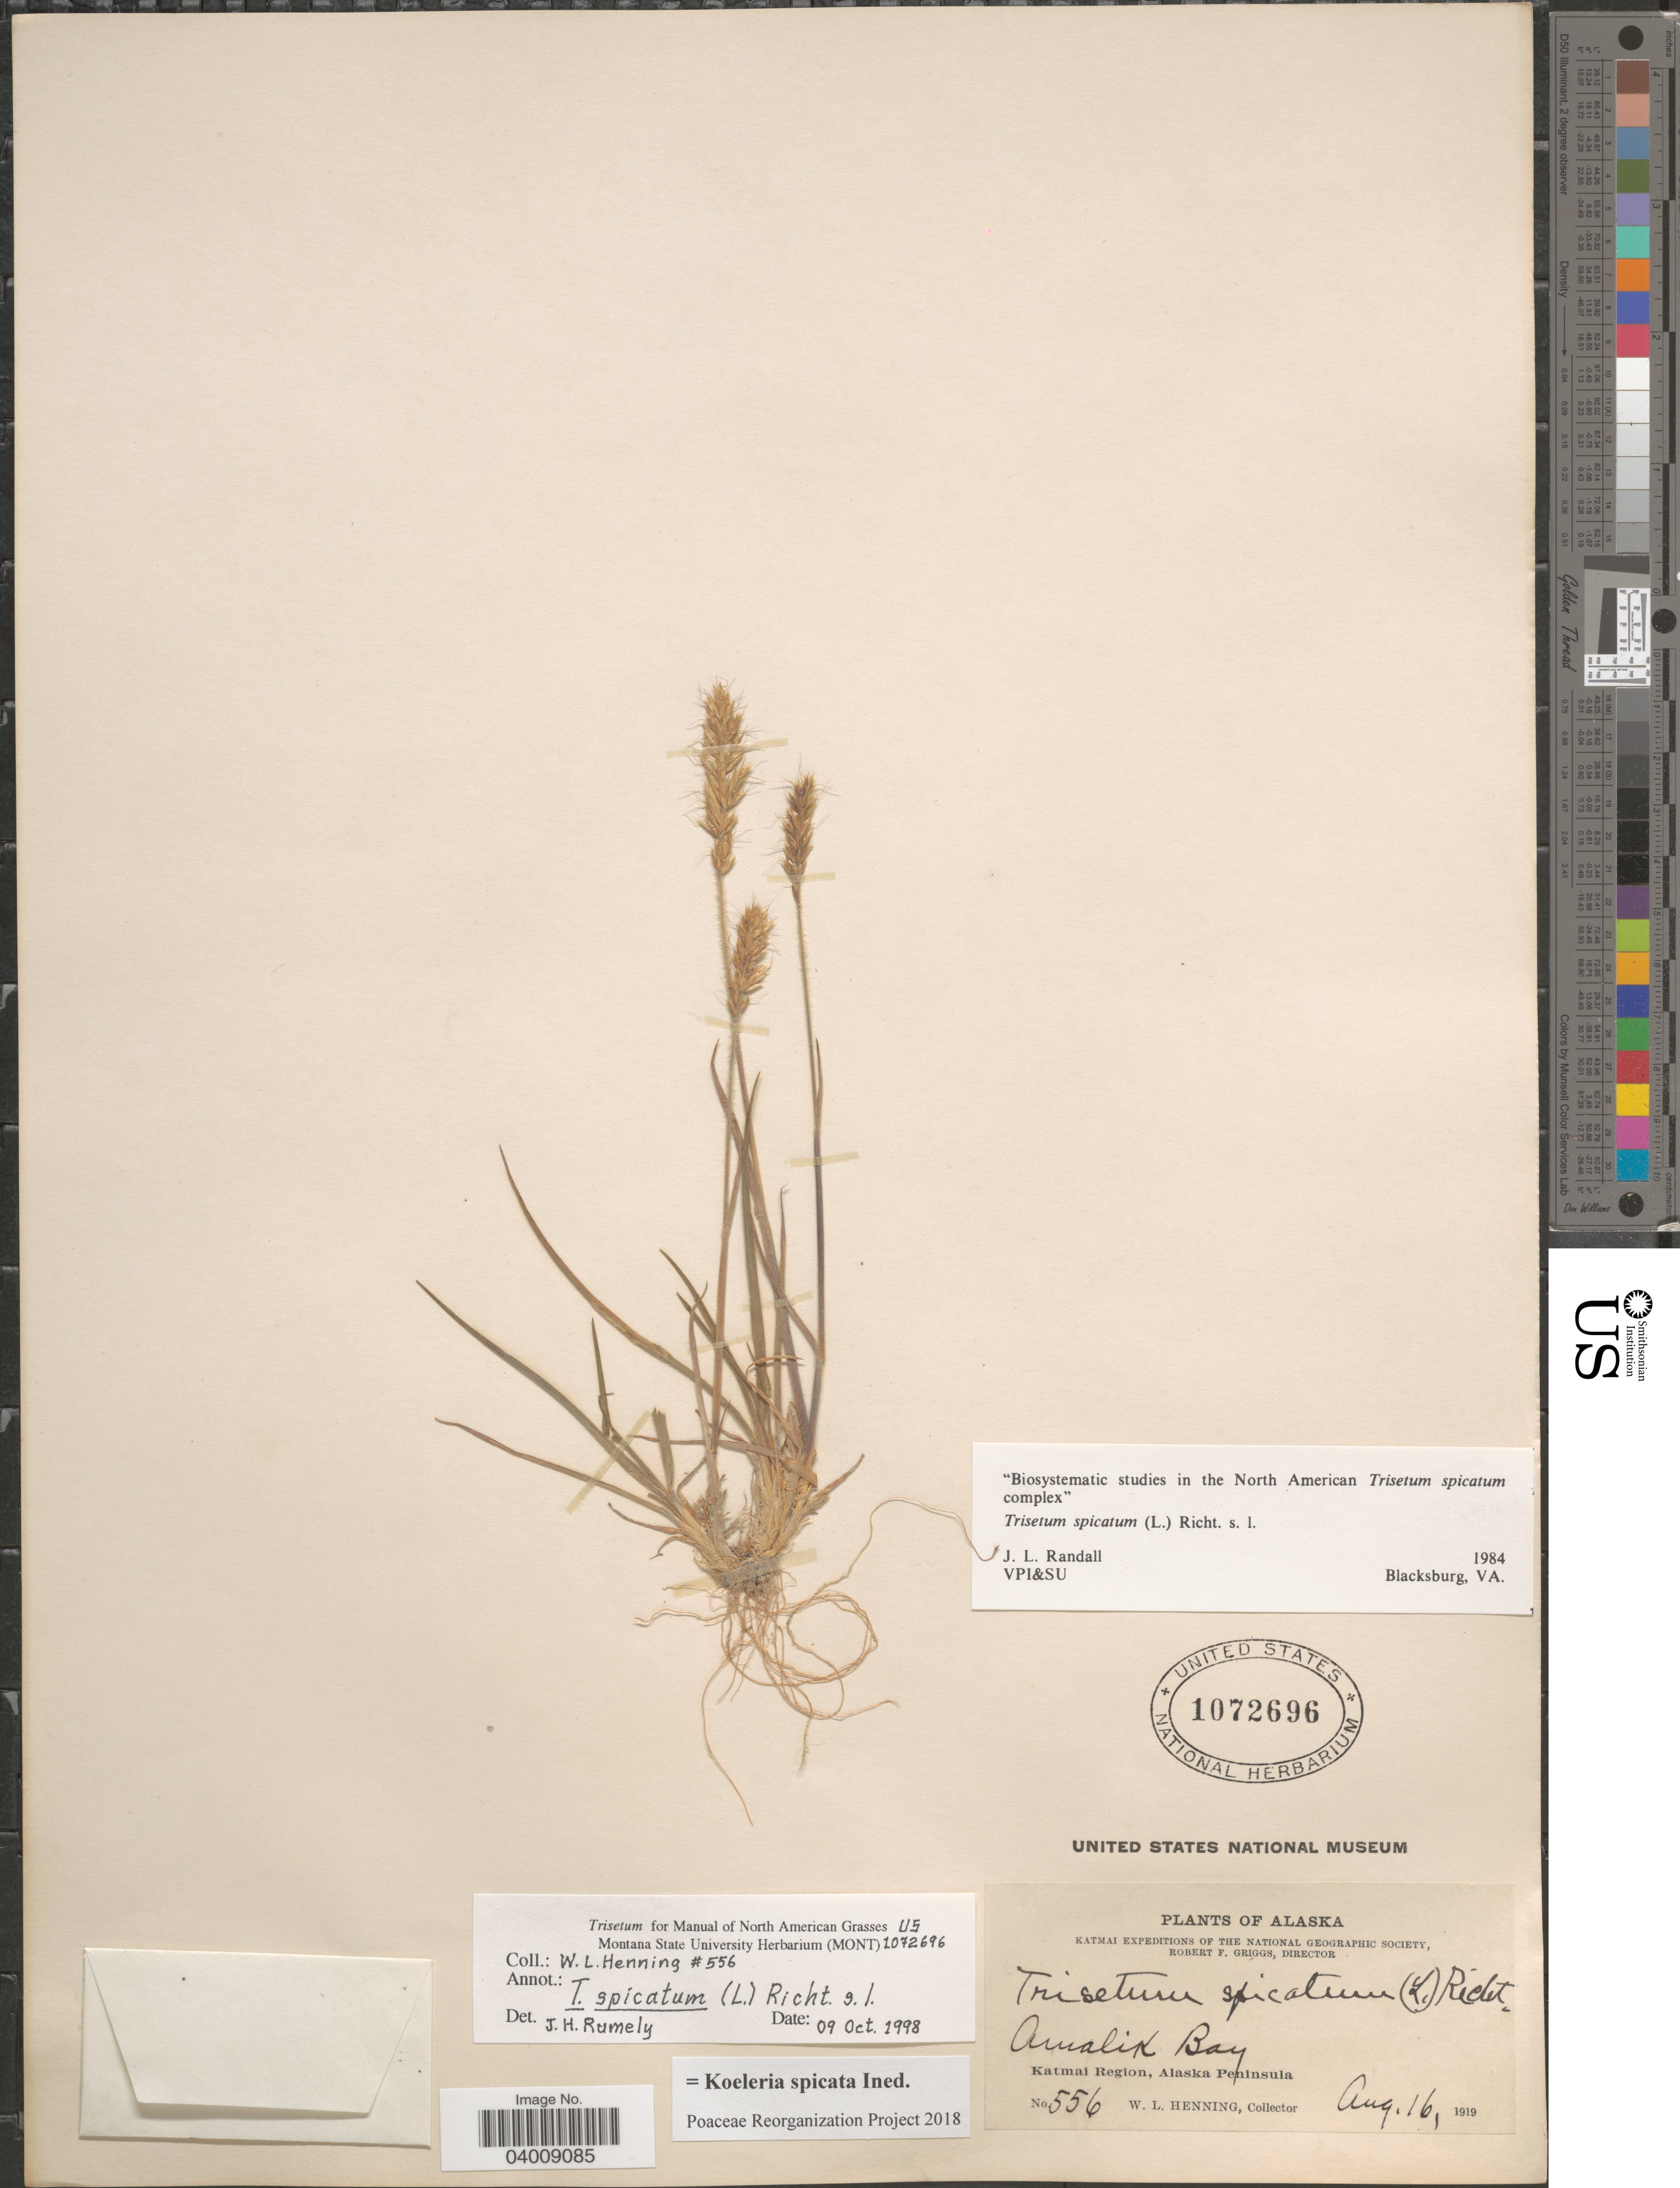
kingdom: Plantae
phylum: Tracheophyta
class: Liliopsida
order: Poales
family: Poaceae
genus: Koeleria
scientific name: Koeleria spicata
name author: (L.) Barberá et al.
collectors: W. Henning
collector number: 556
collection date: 1919-08-16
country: United States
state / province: Alaska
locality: Amalik Bay. Katmai Region, Alaska Peninsula.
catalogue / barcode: US 1072696